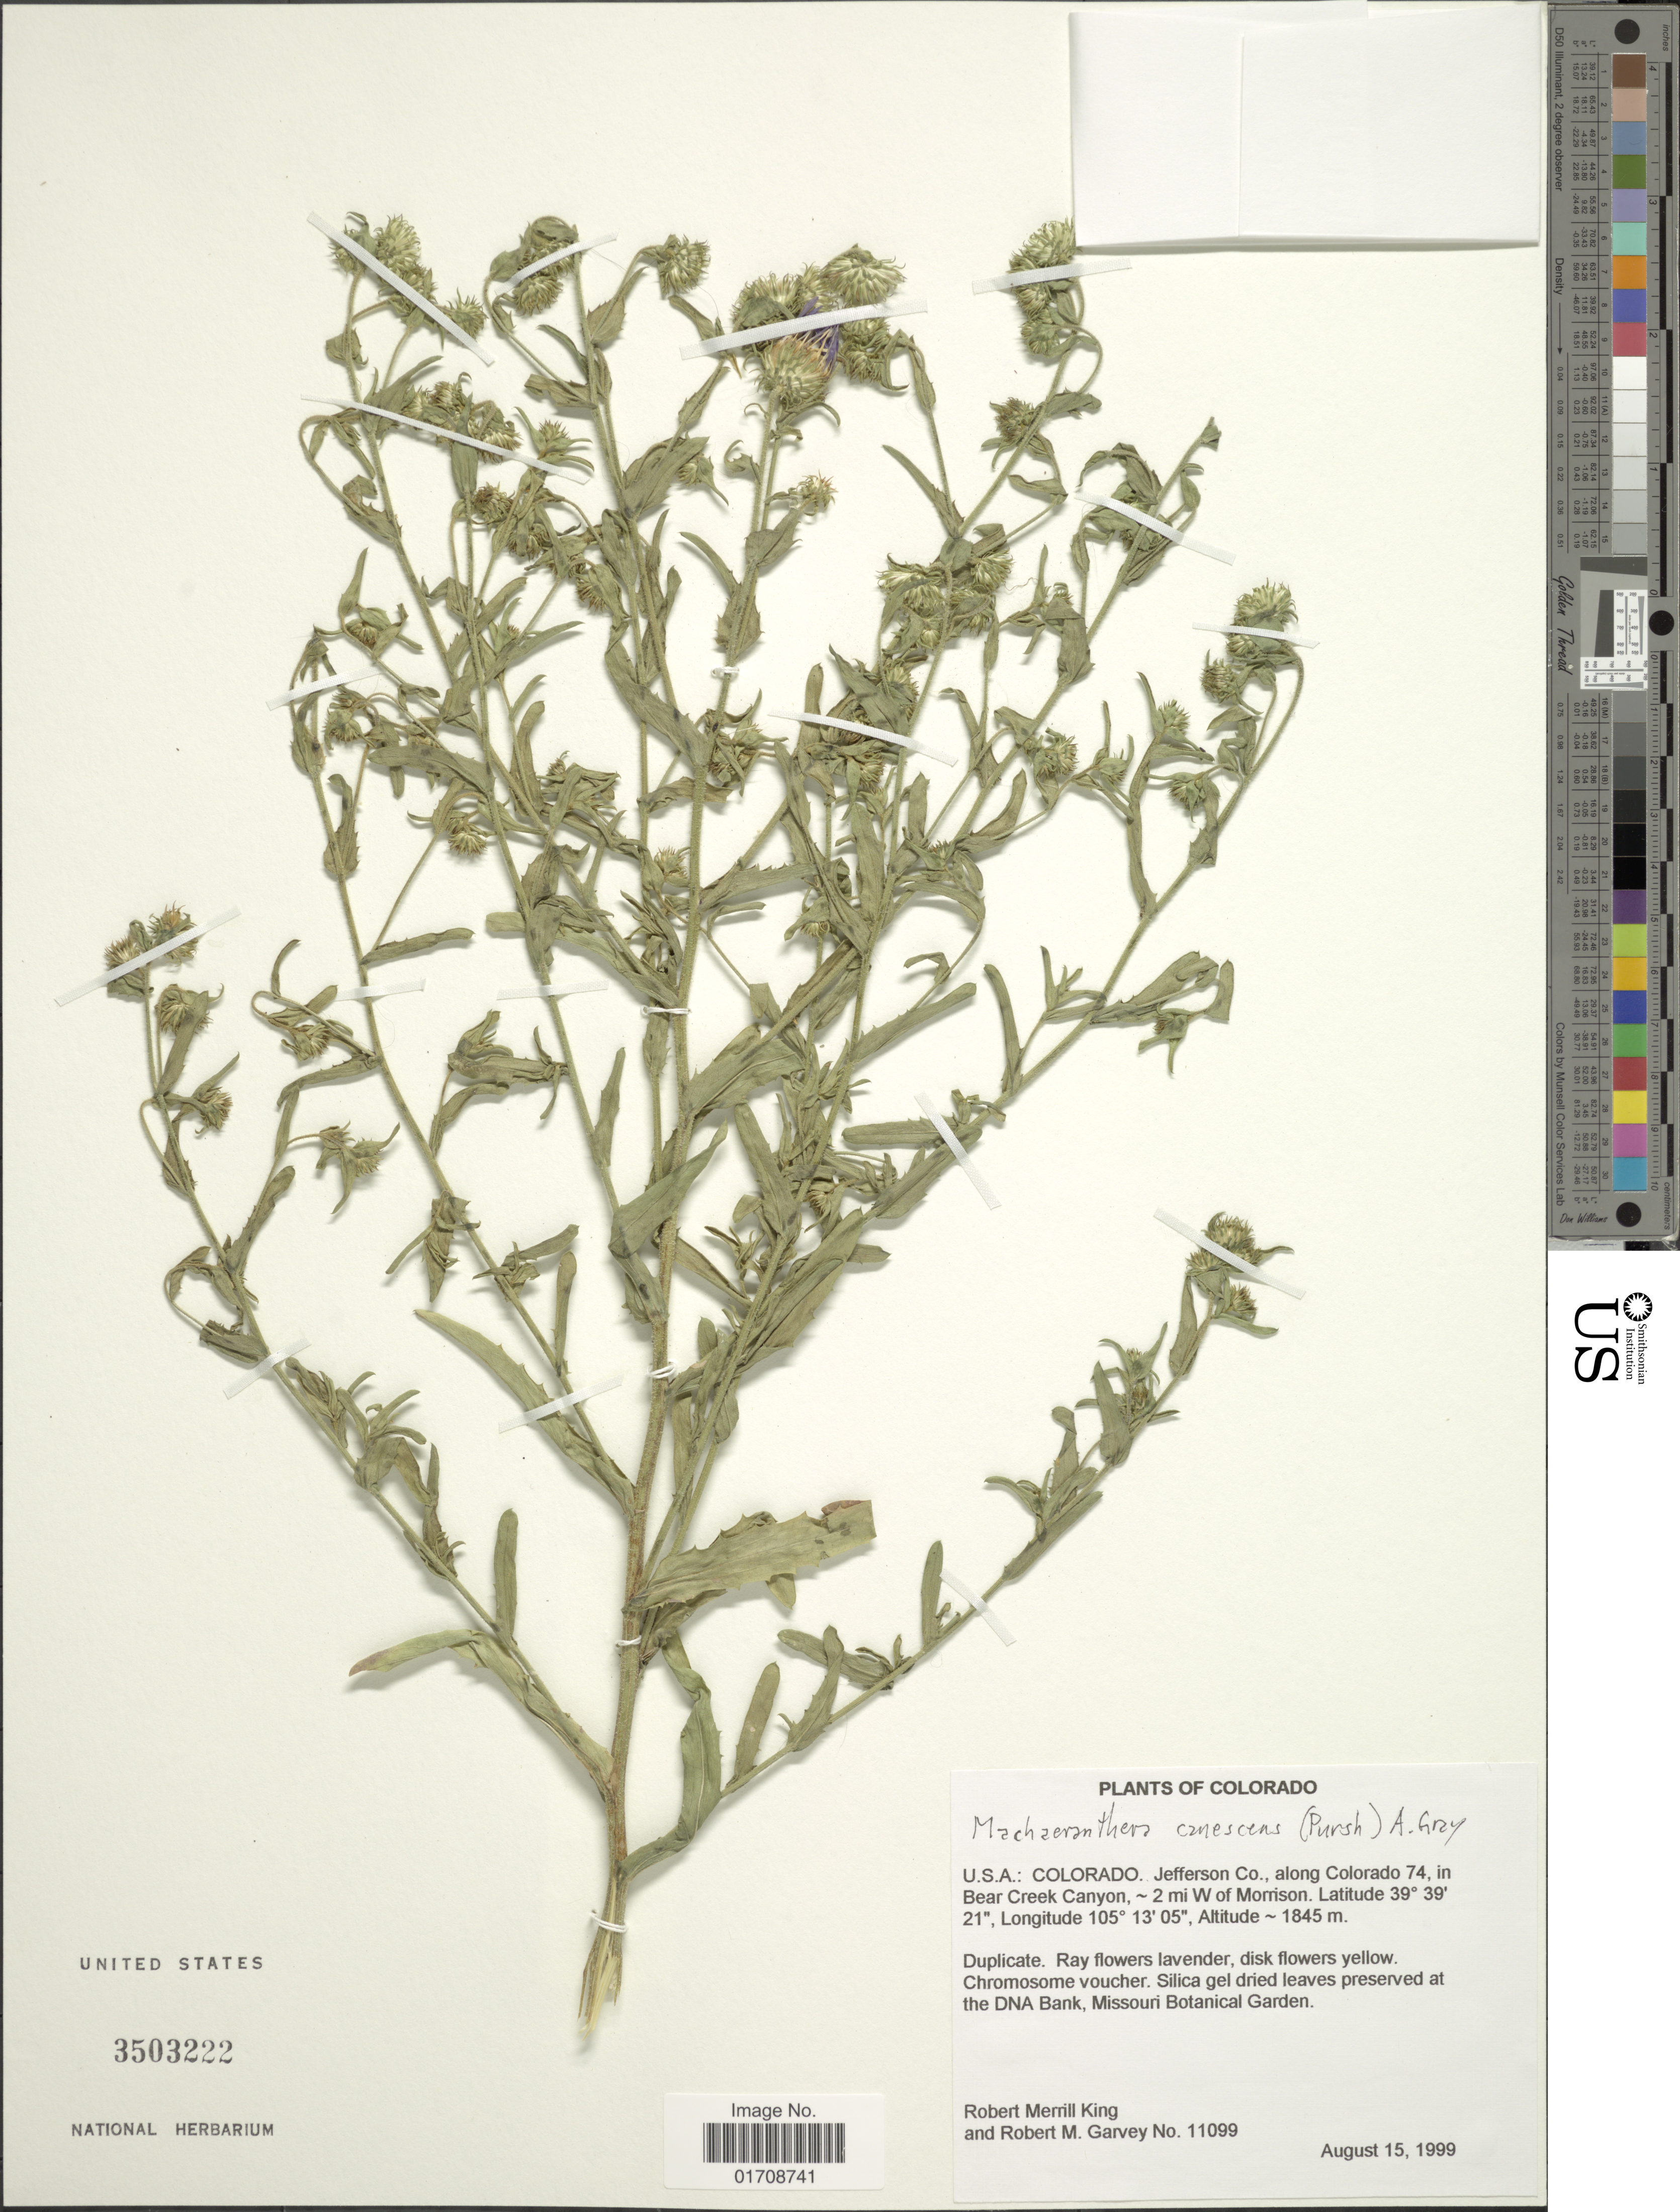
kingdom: Plantae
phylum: Tracheophyta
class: Magnoliopsida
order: Asterales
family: Asteraceae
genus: Machaeranthera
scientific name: Machaeranthera canescens var. leucanthemifolius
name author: (Greene) S.L. Welsh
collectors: R. M. King & R. Garvey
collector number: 11099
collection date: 1999-08-15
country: United States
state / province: Colorado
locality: U.S.A., Jefferson Co., along Colorado 74, in Bear Creek Canyon, 2 mi W of Morrison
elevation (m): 1845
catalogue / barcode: US 3503222